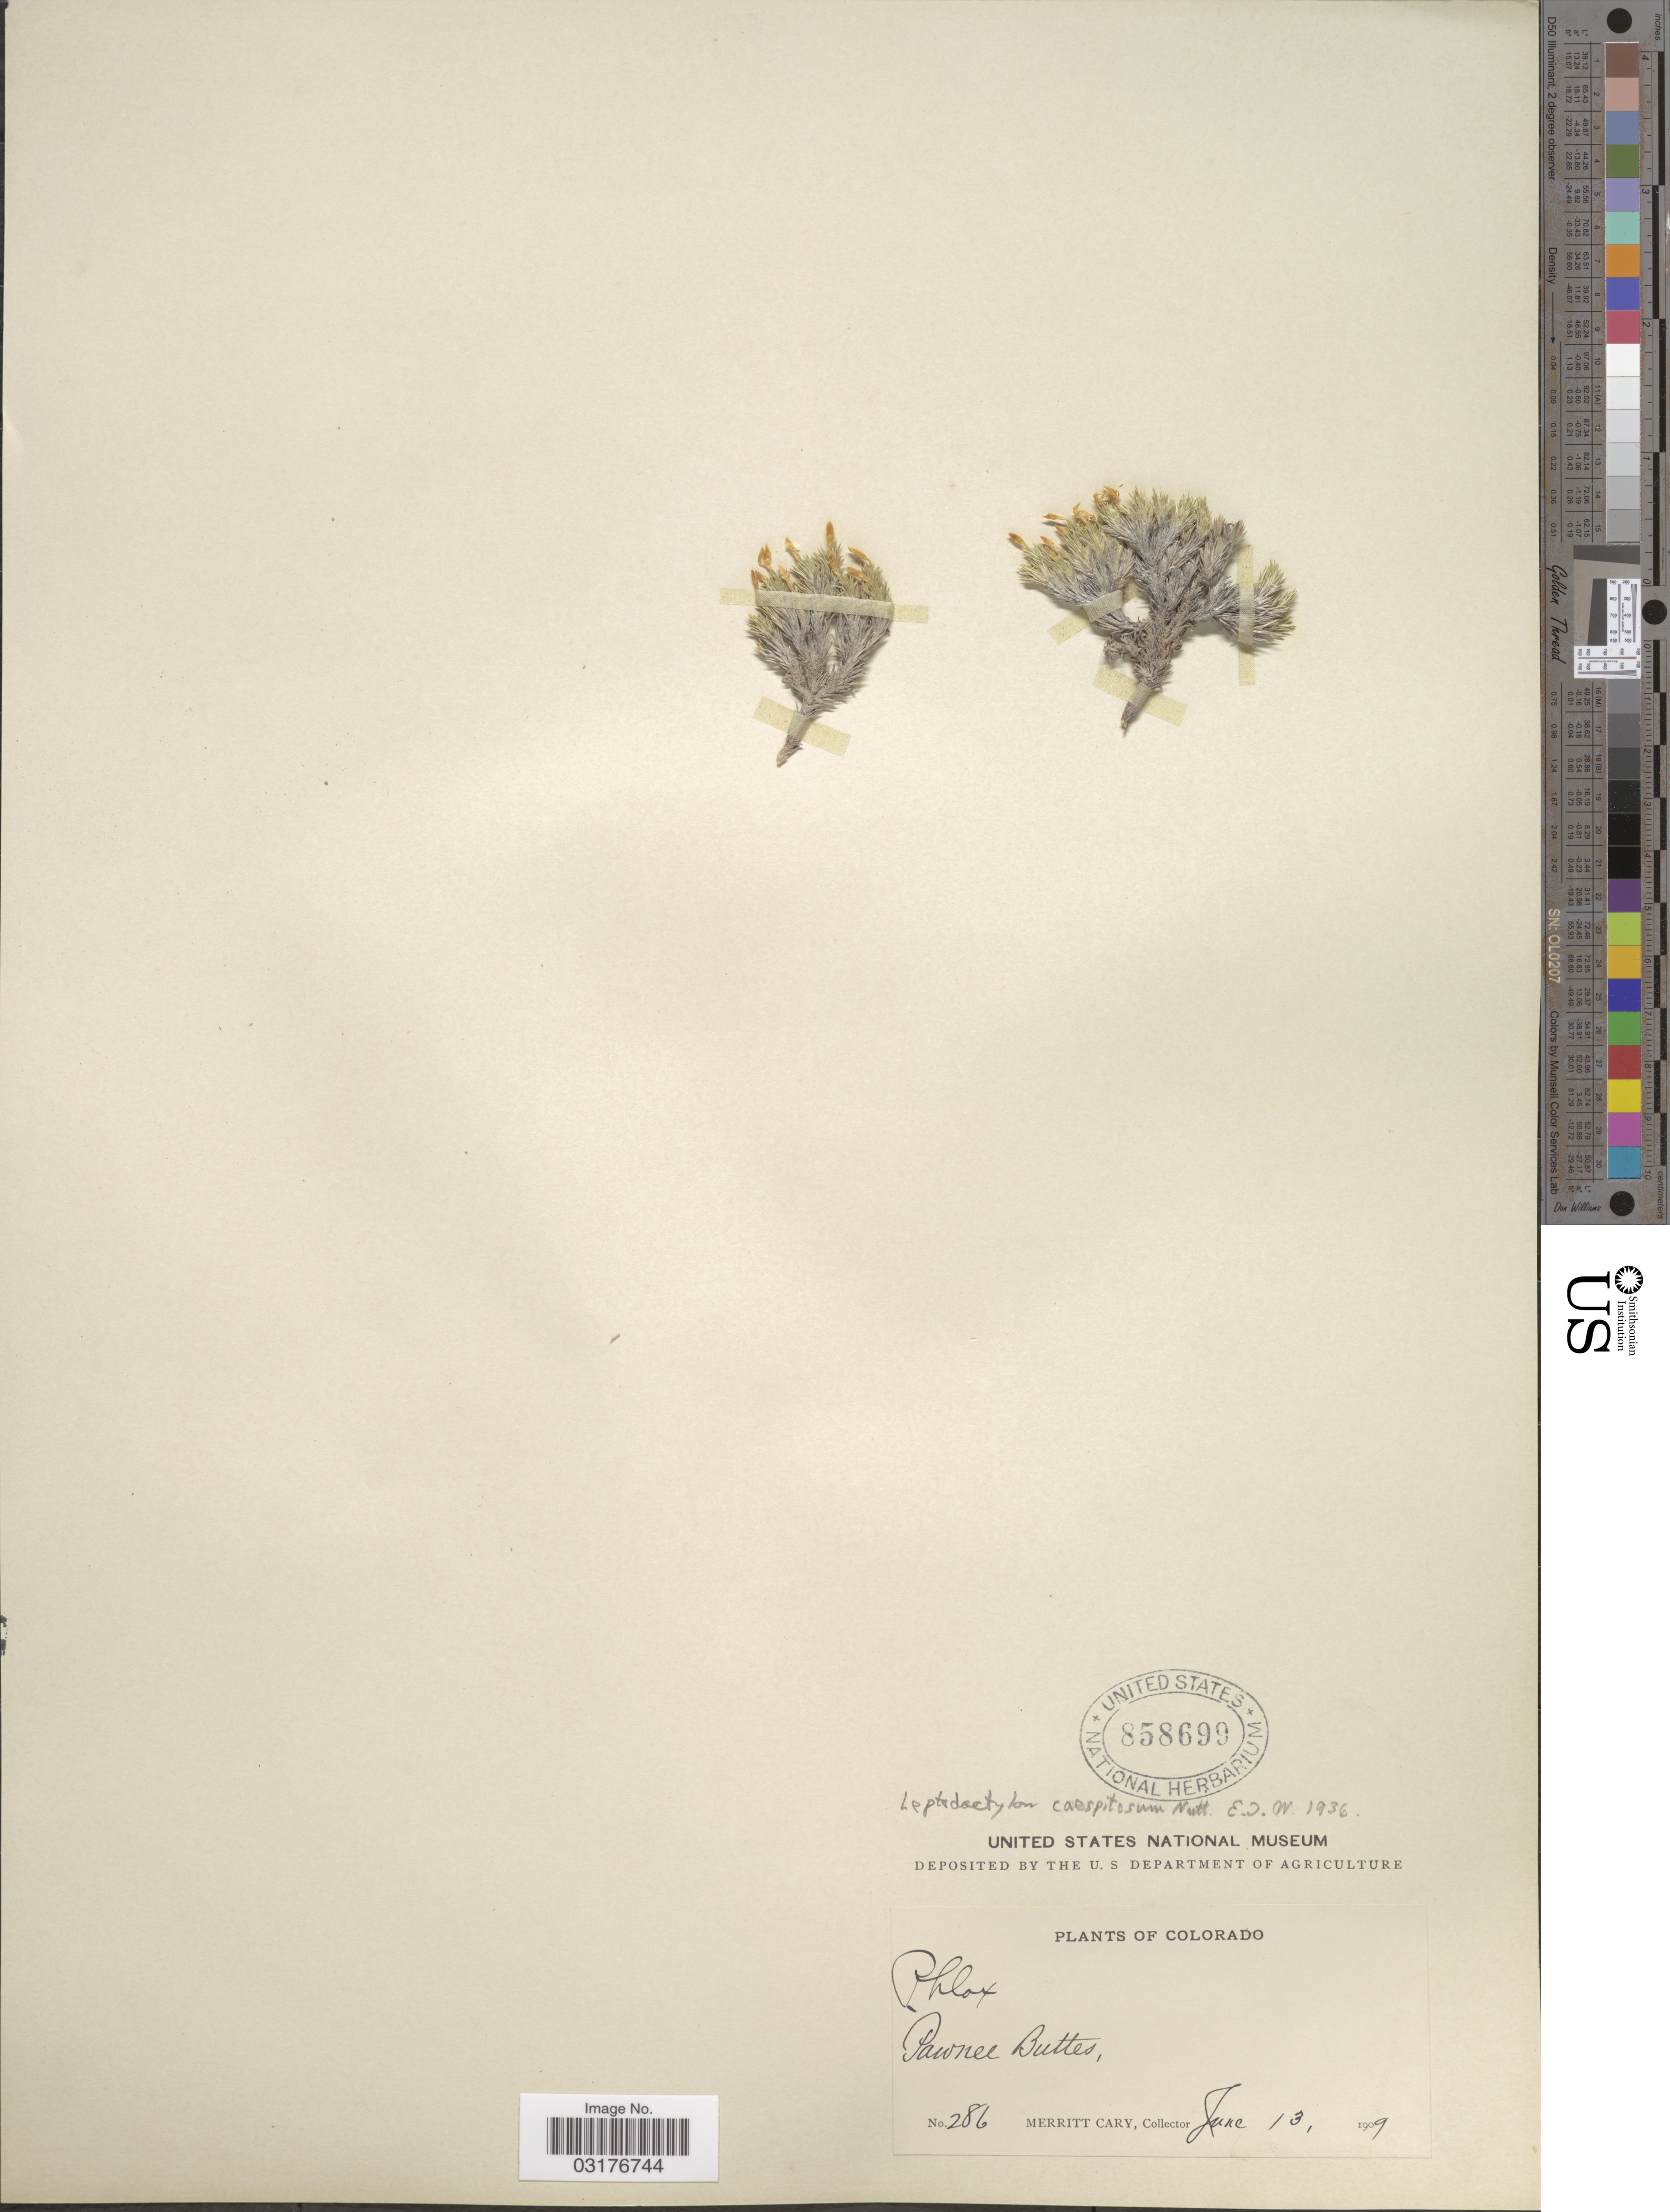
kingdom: Plantae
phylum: Tracheophyta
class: Magnoliopsida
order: Ericales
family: Polemoniaceae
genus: Linanthus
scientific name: Linanthus caespitosus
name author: (Nutt.) J.M. Porter & L.A. Johnson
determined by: Strong, Mark T., (BOT), Smithsonian Institution - National Museum of Natural History (UNITED STATES)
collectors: M. Cary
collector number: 286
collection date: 1909-06-13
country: United States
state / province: Colorado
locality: Pawnee Buttes.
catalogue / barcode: US 858699